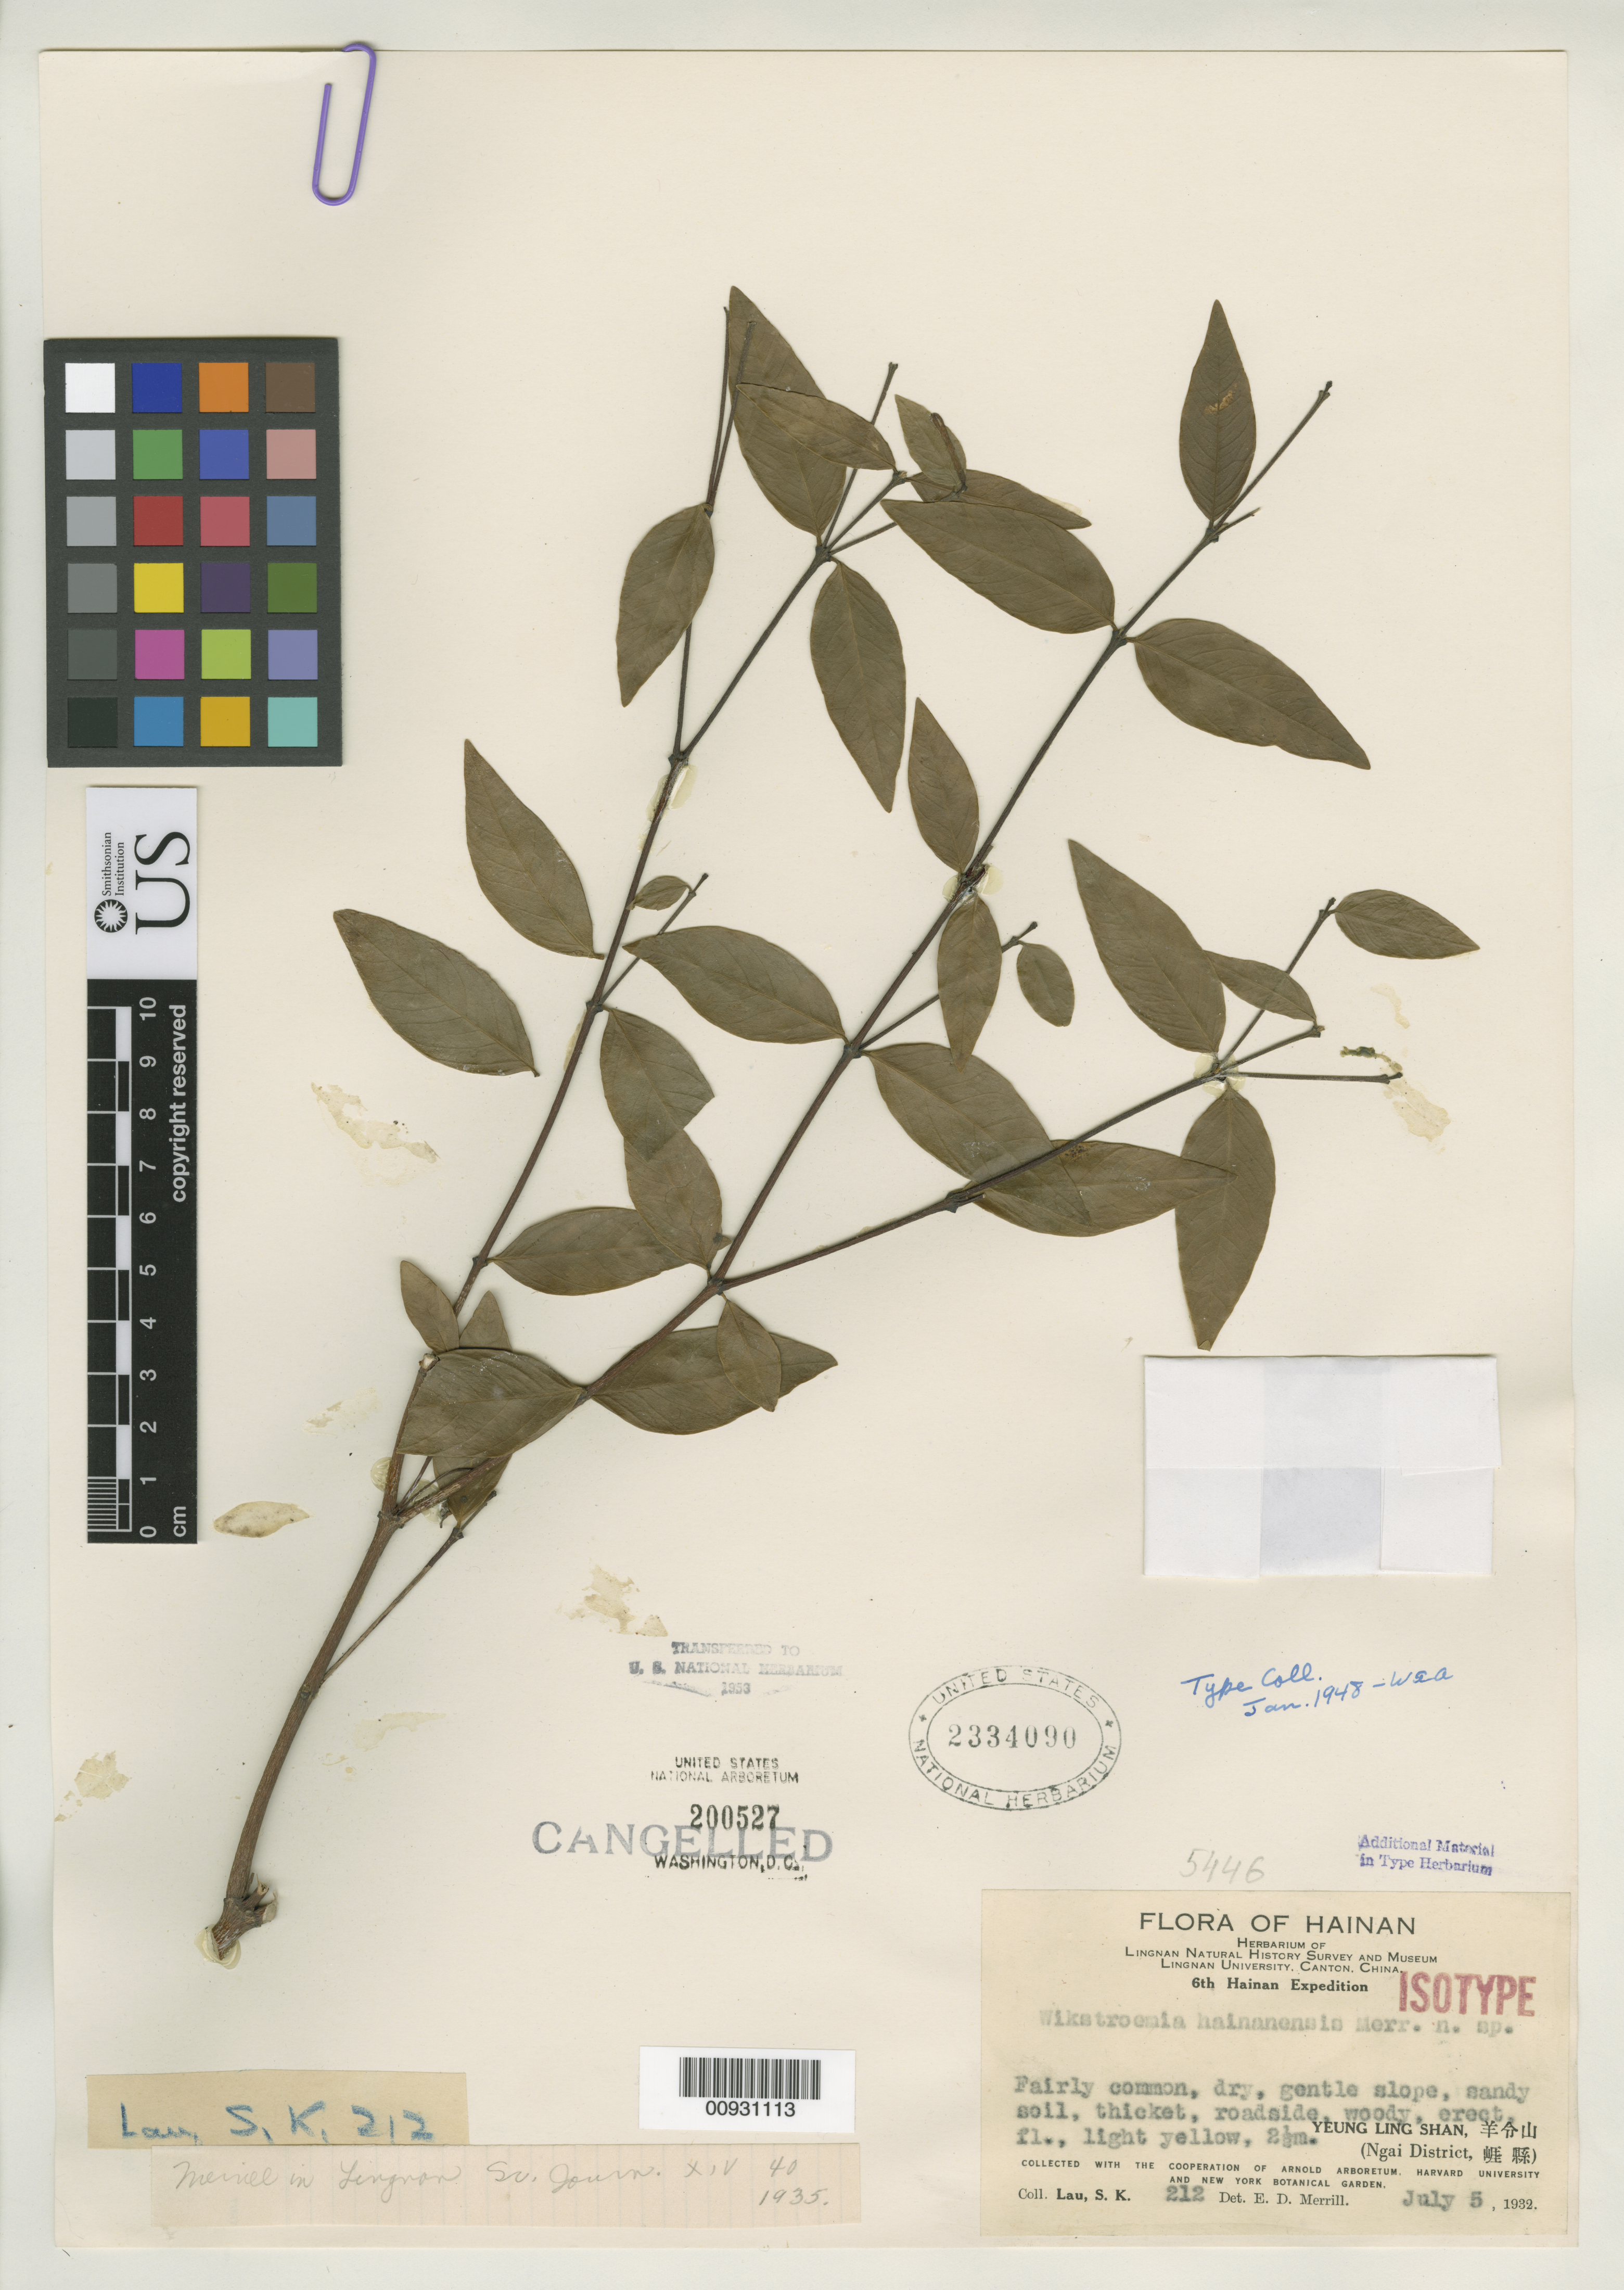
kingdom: Plantae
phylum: Tracheophyta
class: Magnoliopsida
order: Malvales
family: Thymelaeaceae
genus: Wikstroemia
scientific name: Wikstroemia hainanensis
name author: Merr.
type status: Isotype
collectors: S. K. Lau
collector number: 212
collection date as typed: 05 Jul 1932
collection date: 1932-07-05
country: China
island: Hainan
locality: Ngai District Yeung Ling Shan.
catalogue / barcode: US 2334090